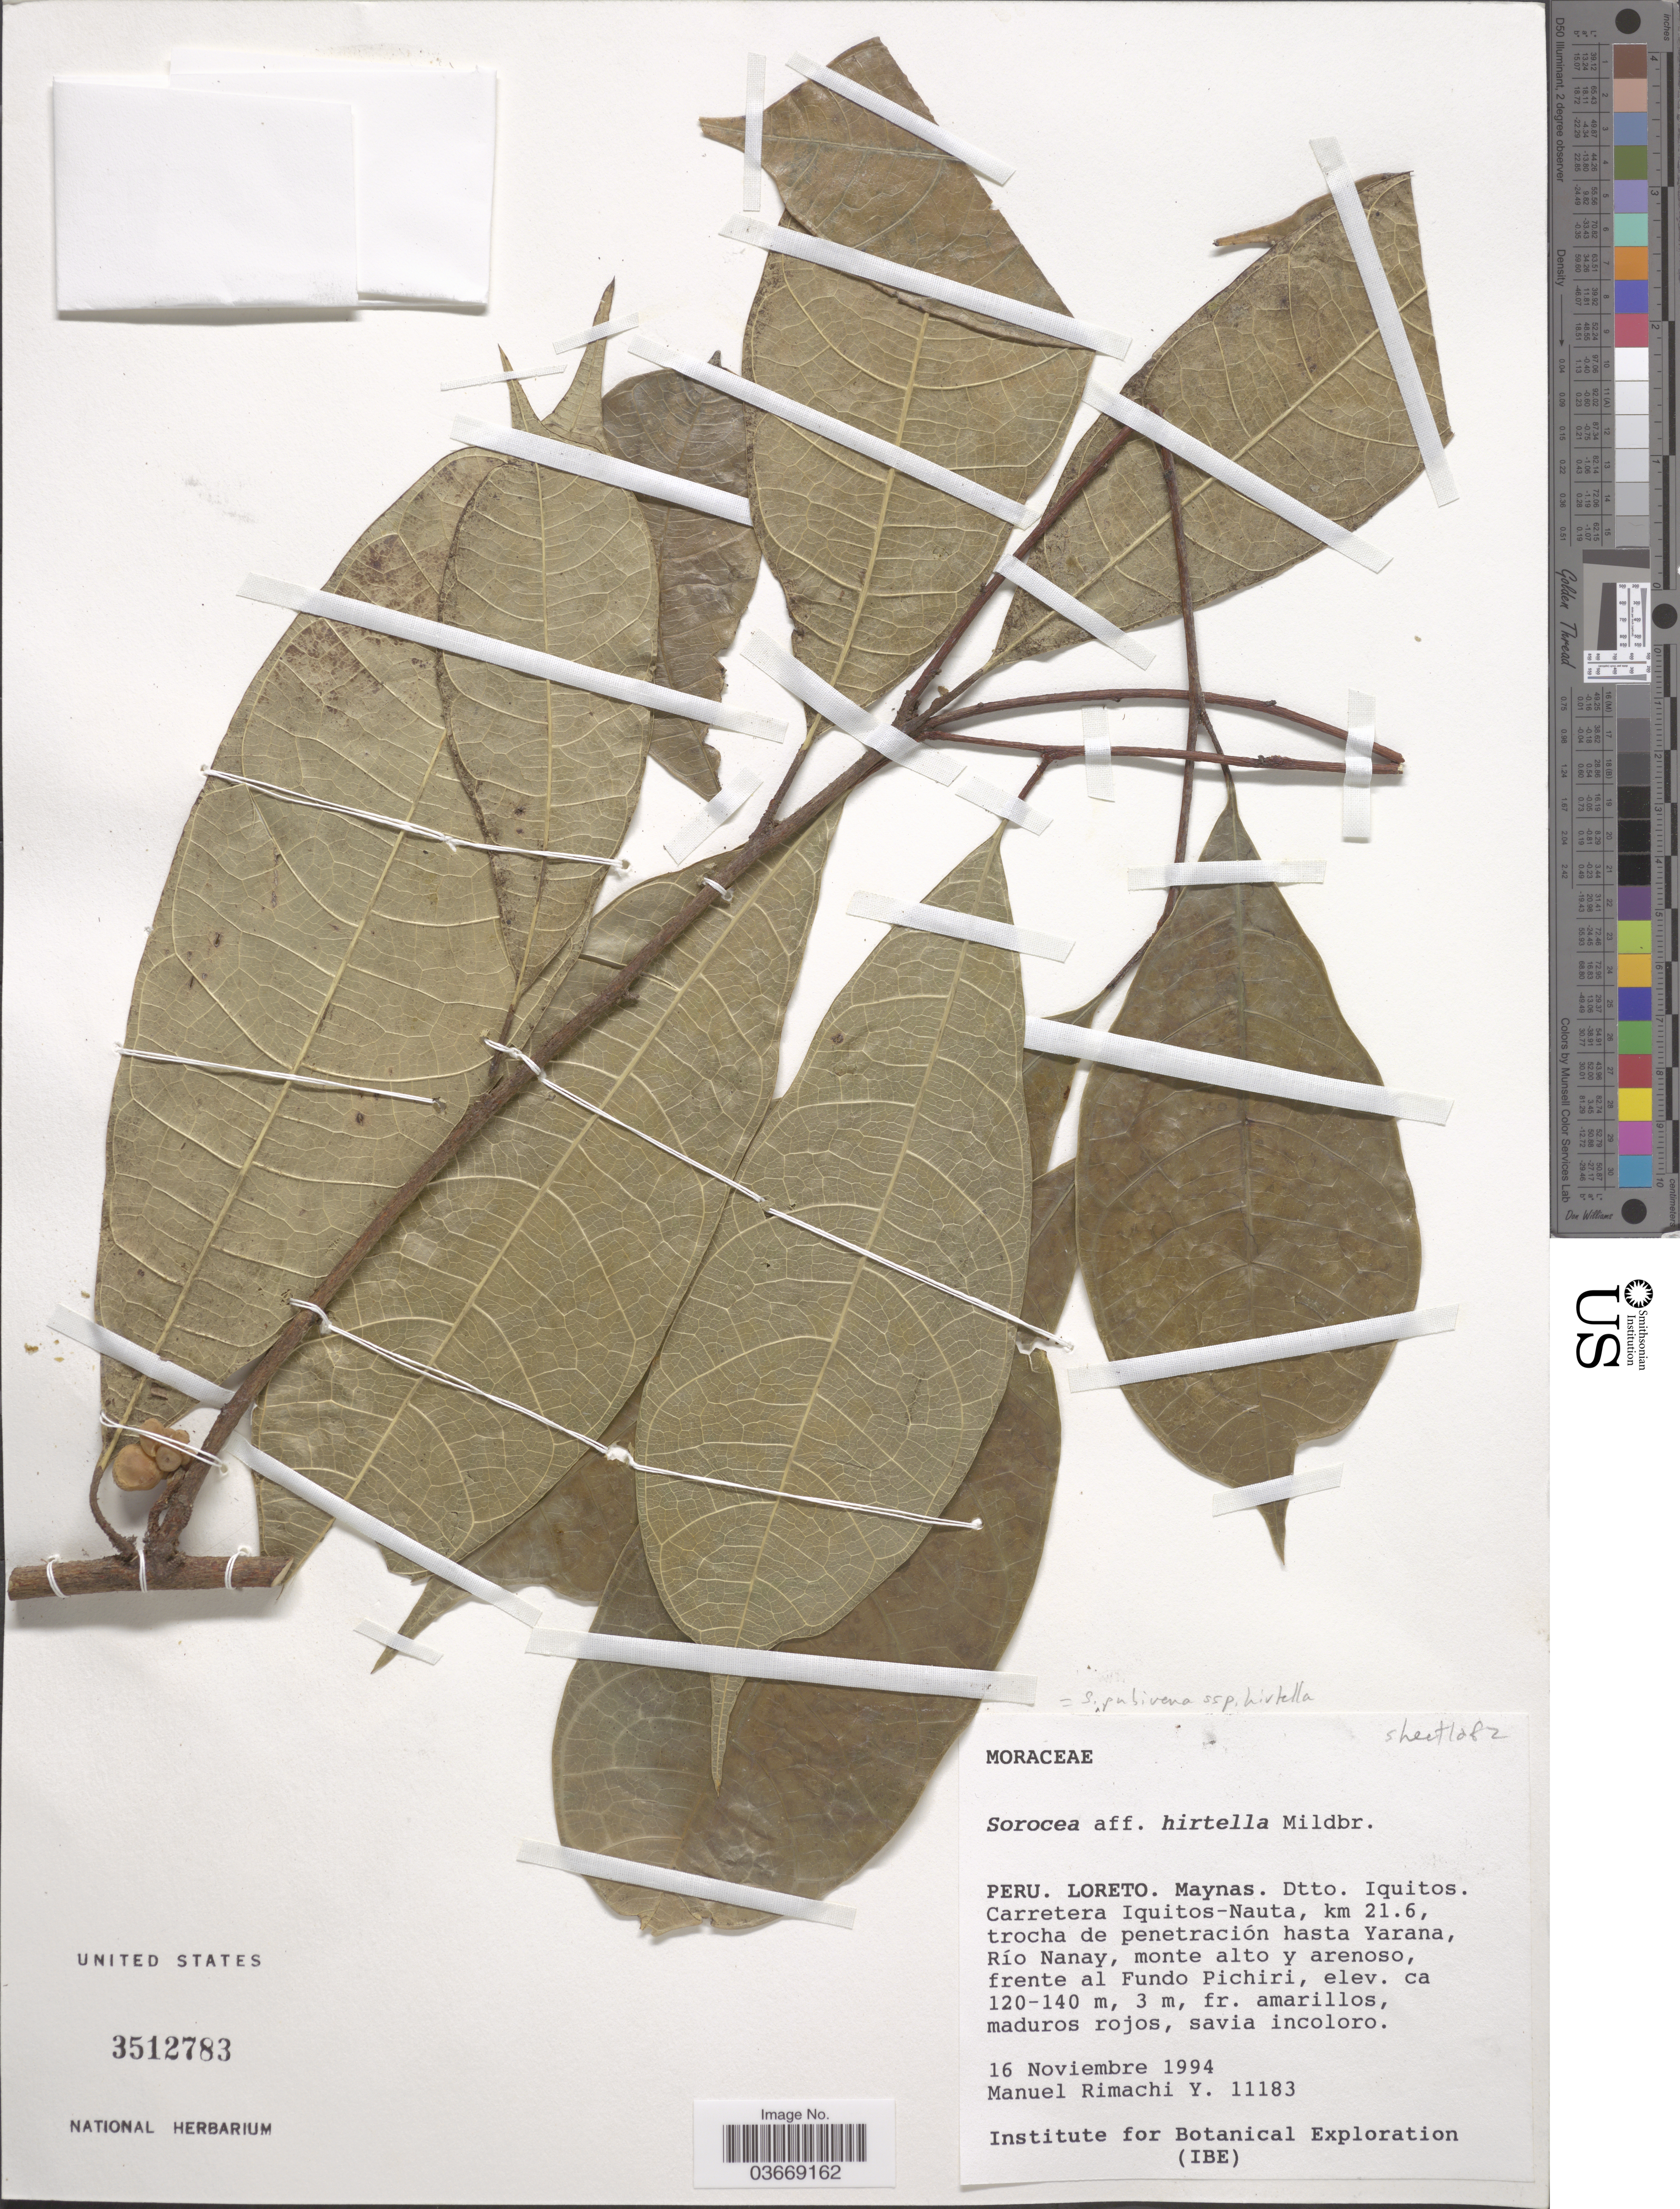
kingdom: Plantae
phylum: Tracheophyta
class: Magnoliopsida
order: Rosales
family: Moraceae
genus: Sorocea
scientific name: Sorocea hirtella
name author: Mildbr.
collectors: M. Rimachi Y.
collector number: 11183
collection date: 1994-11-16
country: Peru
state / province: Loreto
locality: Maynas. Dtto. Iquitos. Carretera Iquitos-Nauta, km 21.6, trocha de penetración hasta Yarana, Río Nanay, monte alto y arenoso, frente al Fundo Pichiri.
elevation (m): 120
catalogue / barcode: US 3512783